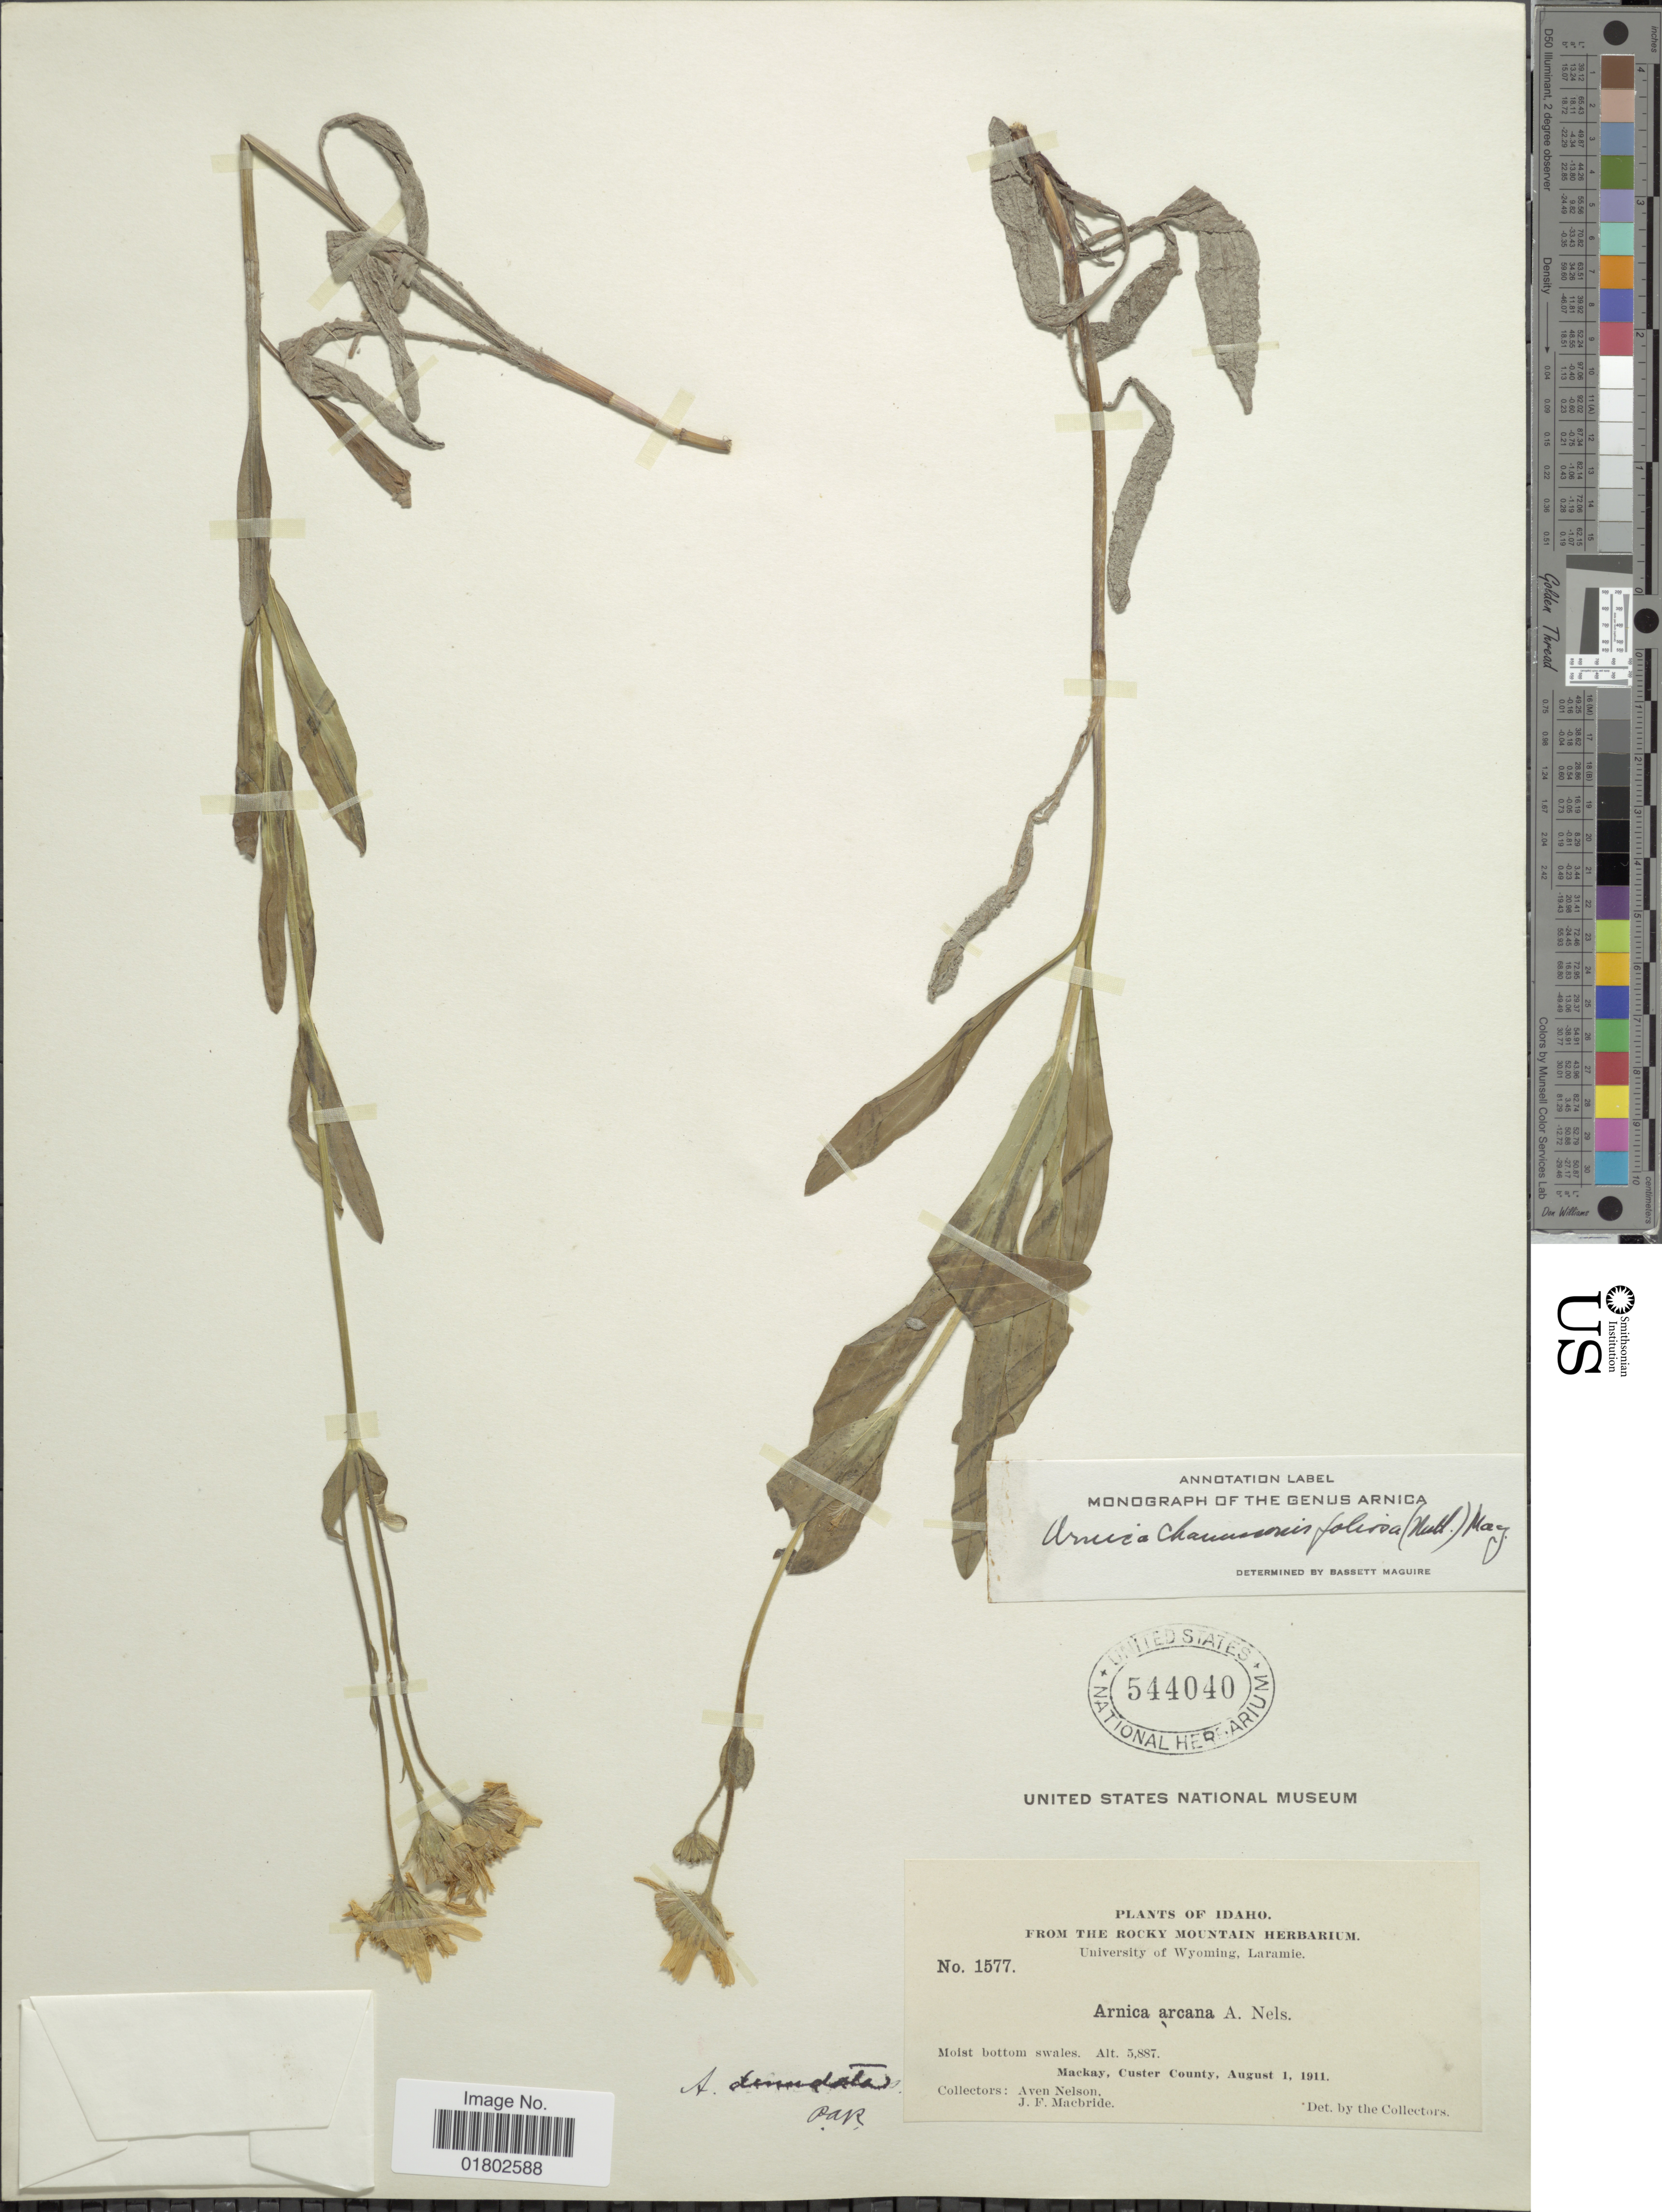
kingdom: Plantae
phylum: Tracheophyta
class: Magnoliopsida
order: Asterales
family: Asteraceae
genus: Arnica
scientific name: Arnica chamissonis subsp. foliosa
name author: (Nutt.) Maguire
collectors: A. Nelson & J. F. Macbride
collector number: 1577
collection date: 1911-08-01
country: United States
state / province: Idaho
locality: Moist bottom swales, Mackay, Custer County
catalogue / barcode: US 544040